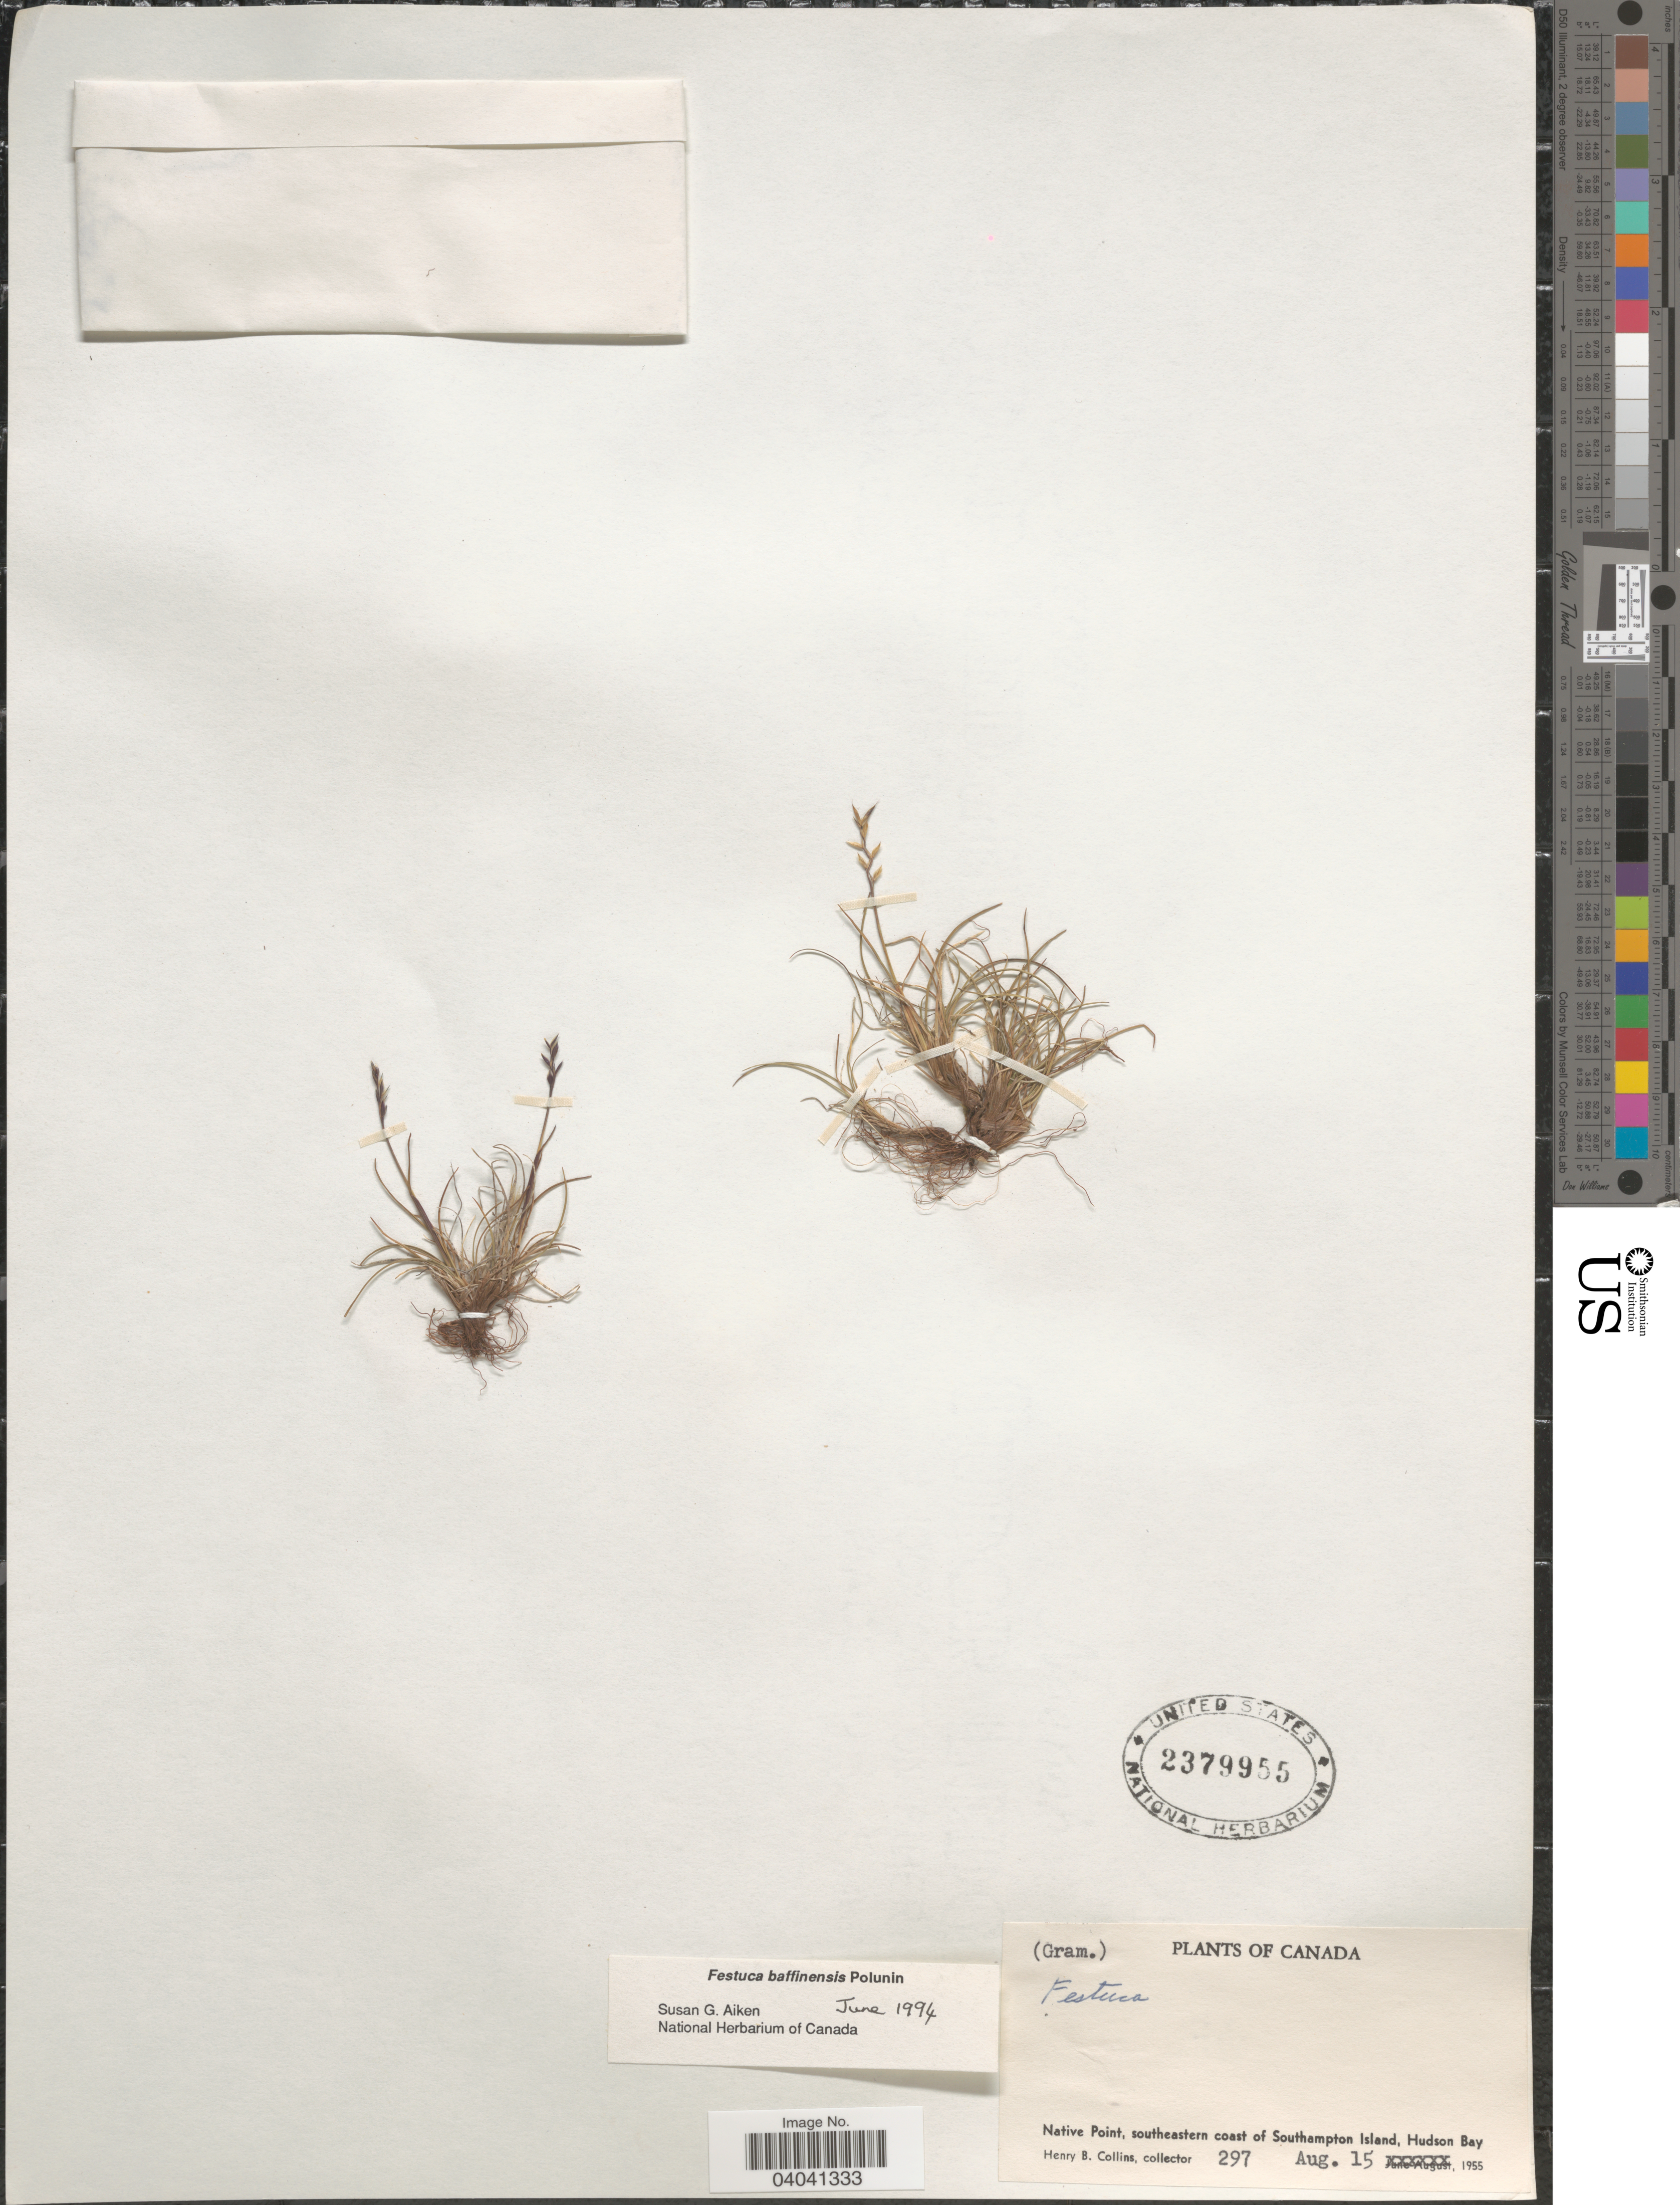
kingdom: Plantae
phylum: Tracheophyta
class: Liliopsida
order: Poales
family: Poaceae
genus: Festuca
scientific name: Festuca baffinensis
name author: Polunin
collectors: H. Collins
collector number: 297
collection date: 1955-08-15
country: Canada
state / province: Nunavut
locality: Native Point, southeastern coast of Southampton Island, Hudson Bay.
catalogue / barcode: US 2379955